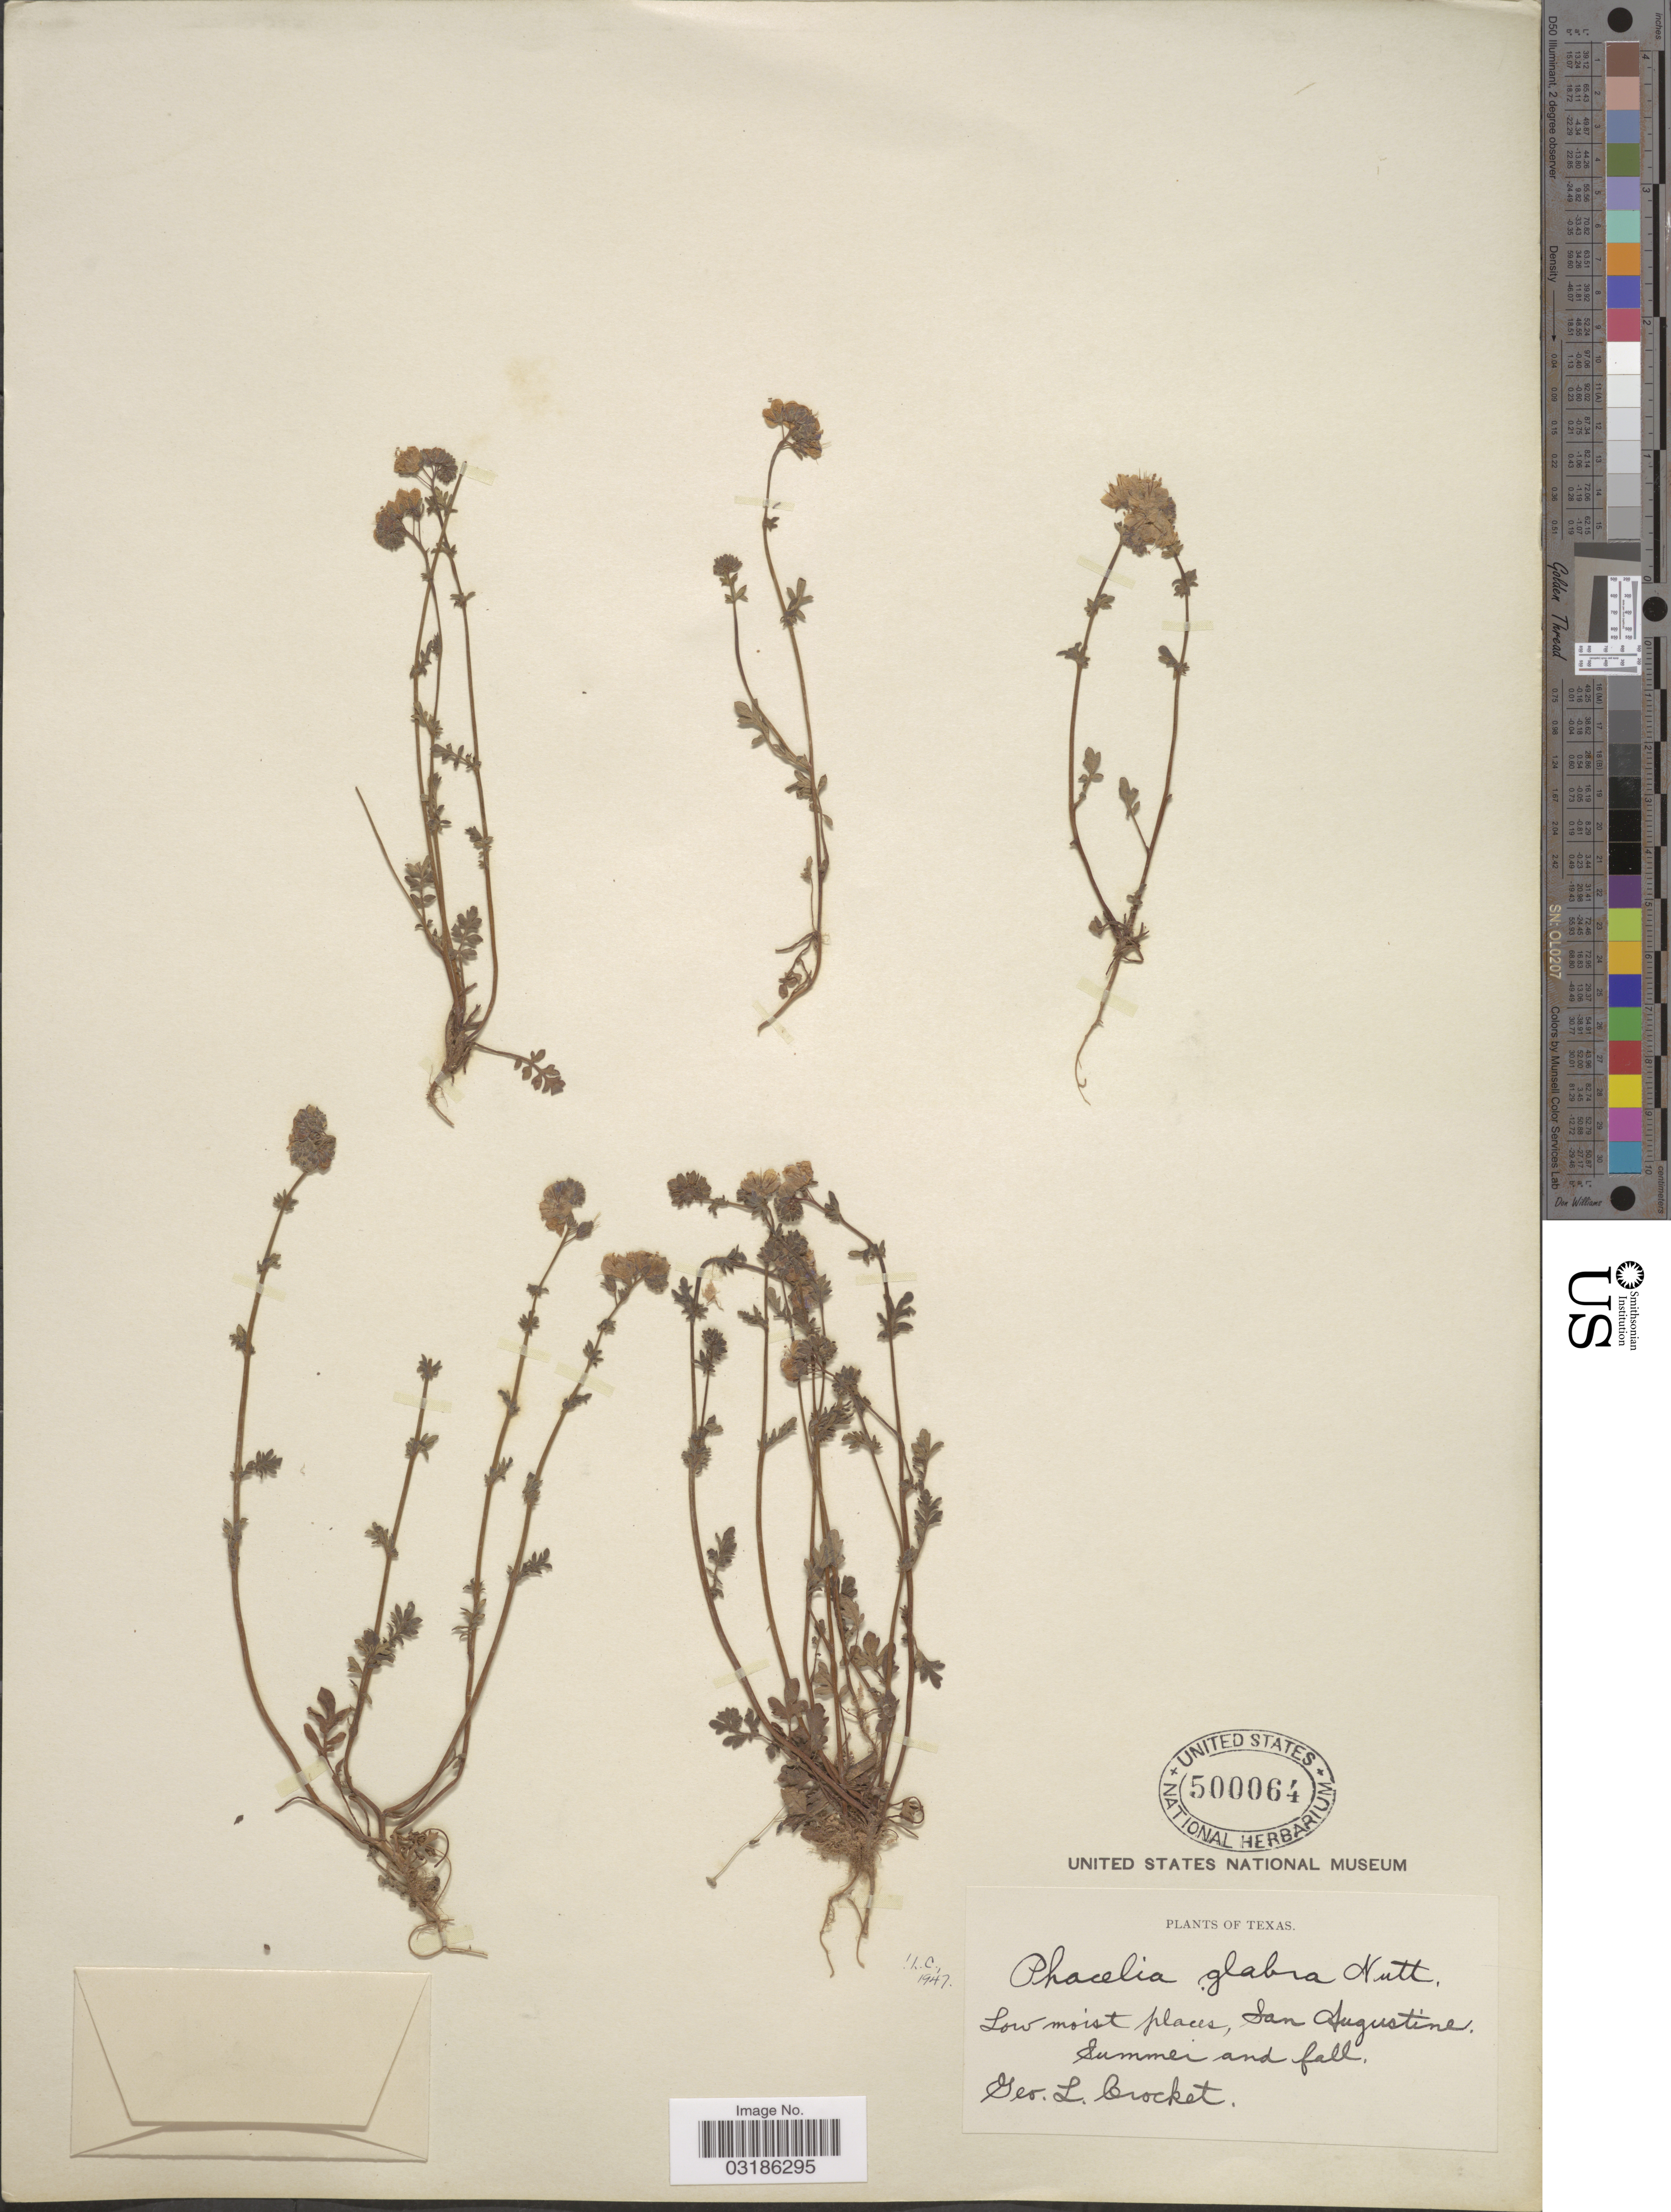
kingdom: Plantae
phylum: Tracheophyta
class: Magnoliopsida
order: Boraginales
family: Hydrophyllaceae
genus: Phacelia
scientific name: Phacelia glabra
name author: Nutt.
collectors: G. Crocket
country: United States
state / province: Texas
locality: Low moist places, San Augustine.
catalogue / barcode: US 500064